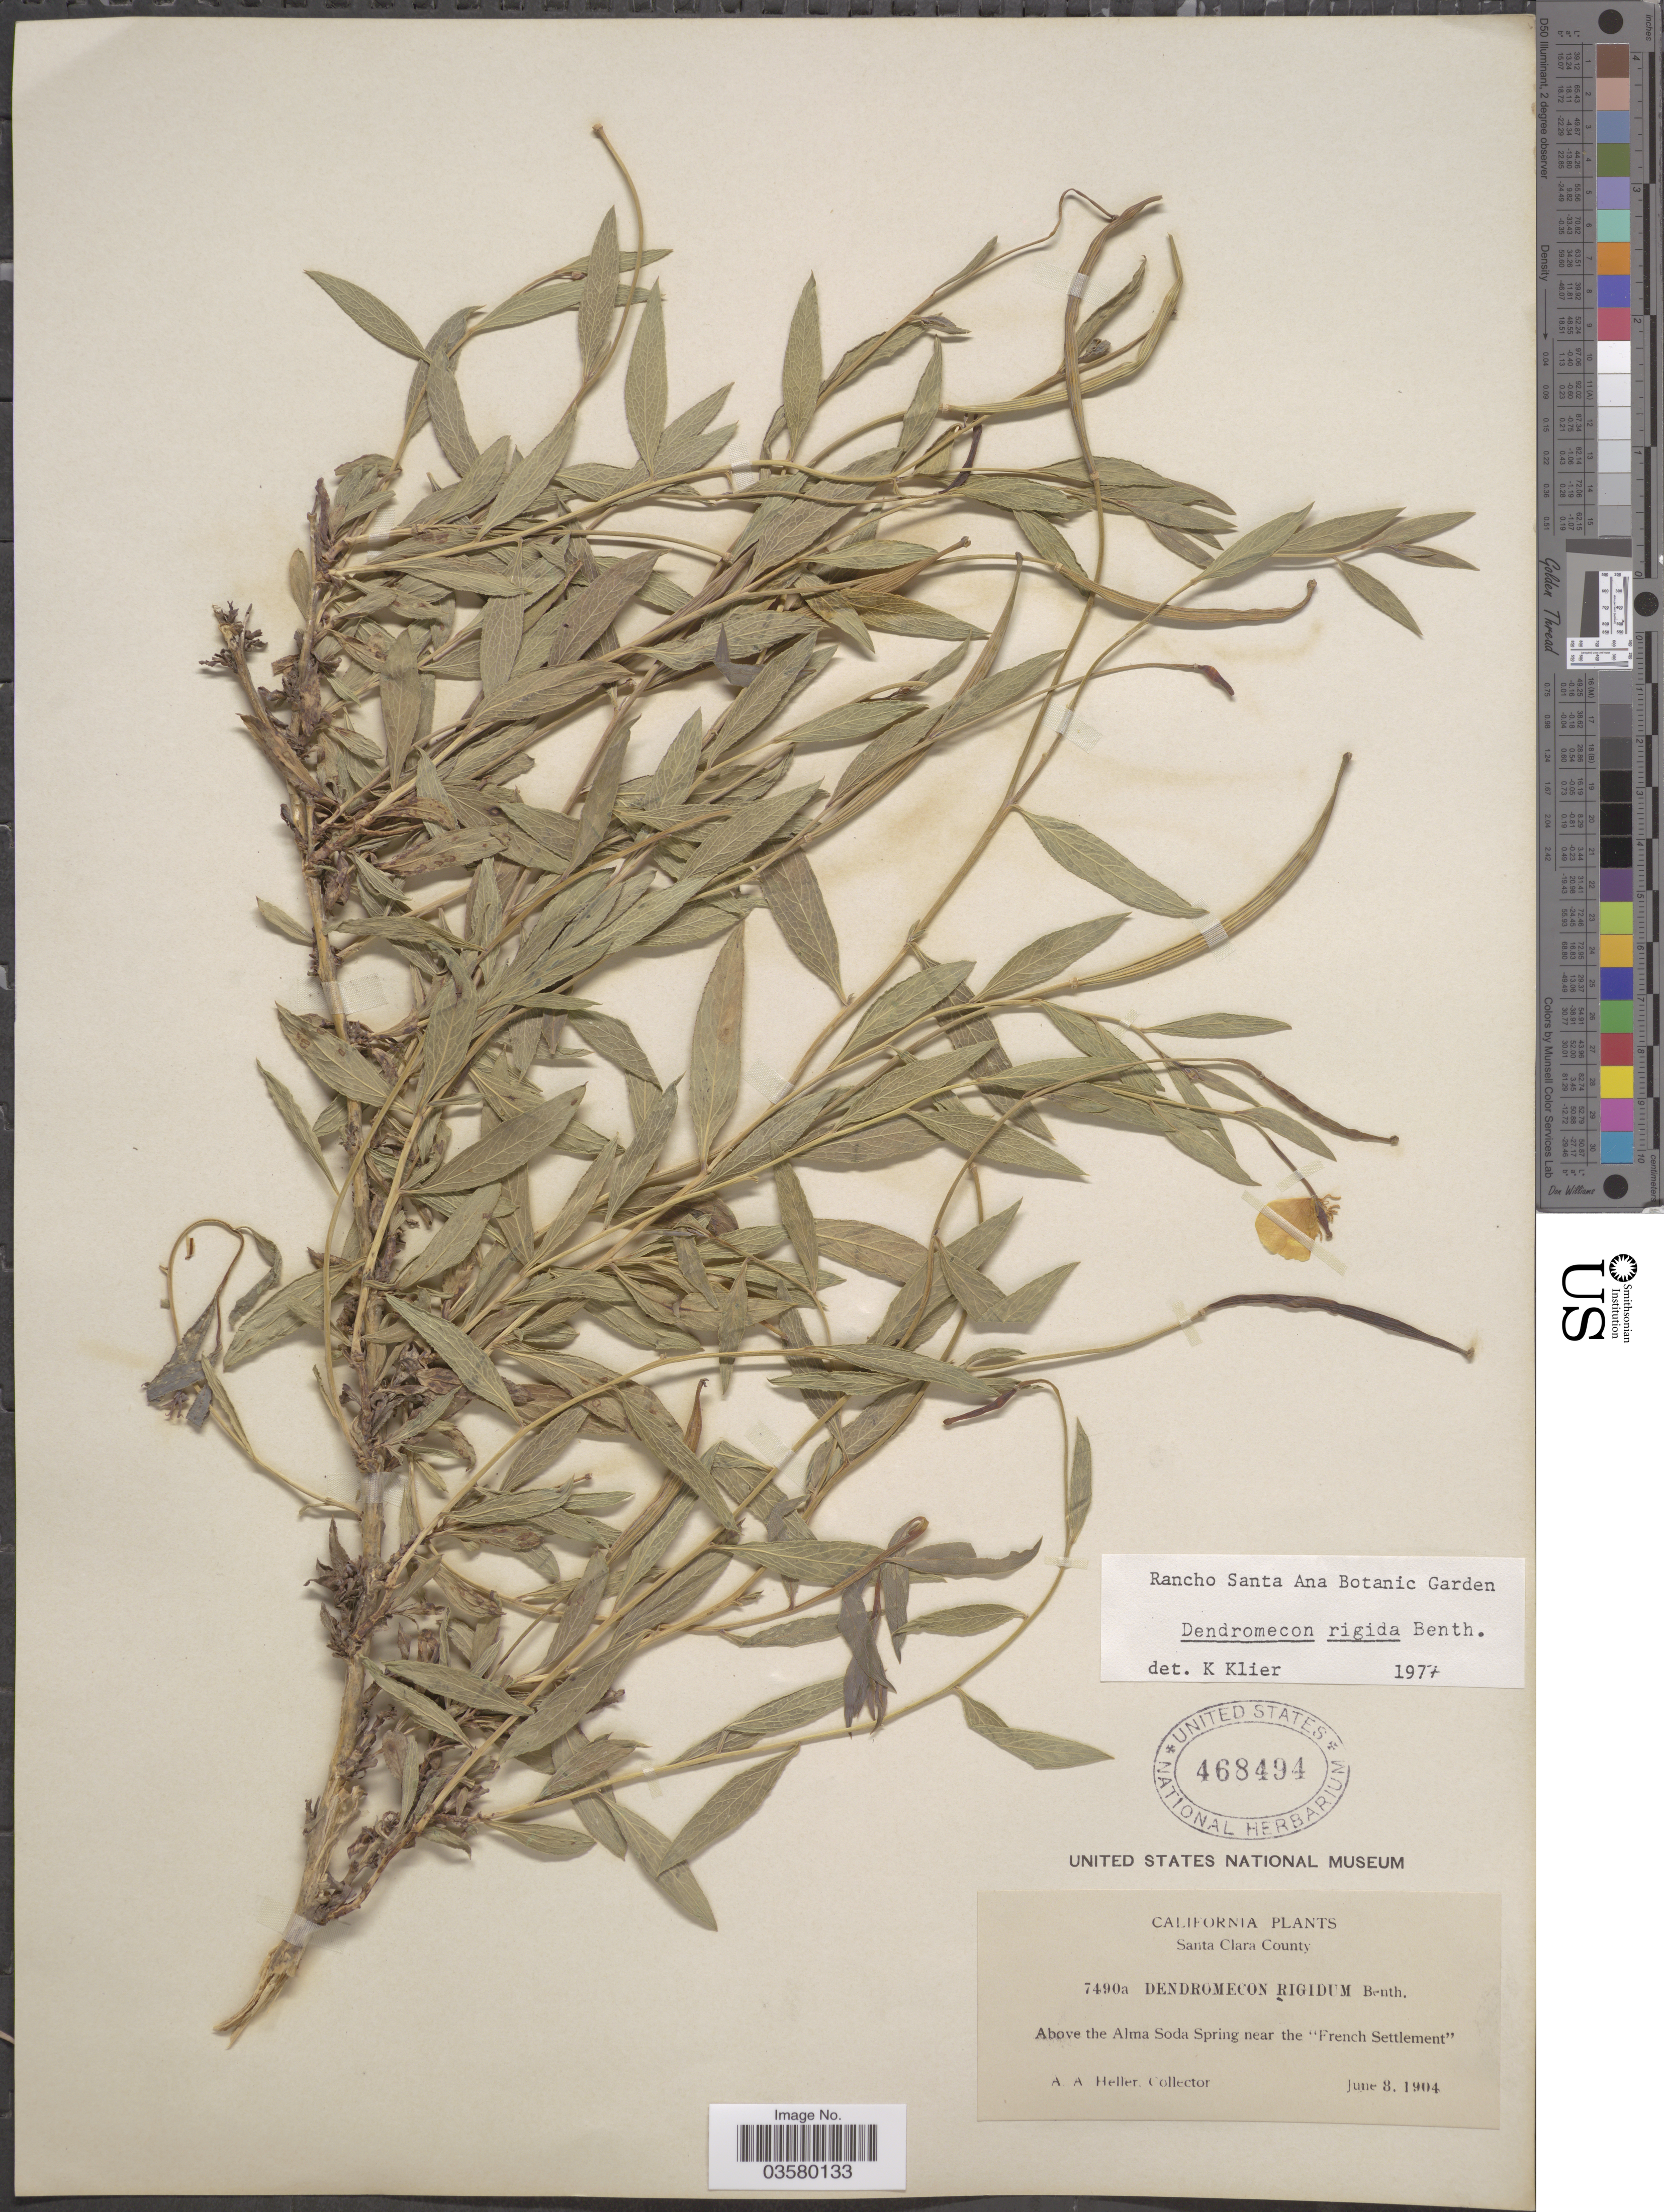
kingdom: Plantae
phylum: Tracheophyta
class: Magnoliopsida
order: Ranunculales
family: Papaveraceae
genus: Dendromecon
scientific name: Dendromecon rigida subsp. rigida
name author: Benth.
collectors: A. A. Heller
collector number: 7490a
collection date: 1904-06-08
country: United States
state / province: California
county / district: Santa Clara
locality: Santa Clara County. Above the Alma Soda Spring near the "French Settlement".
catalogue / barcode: US 468494